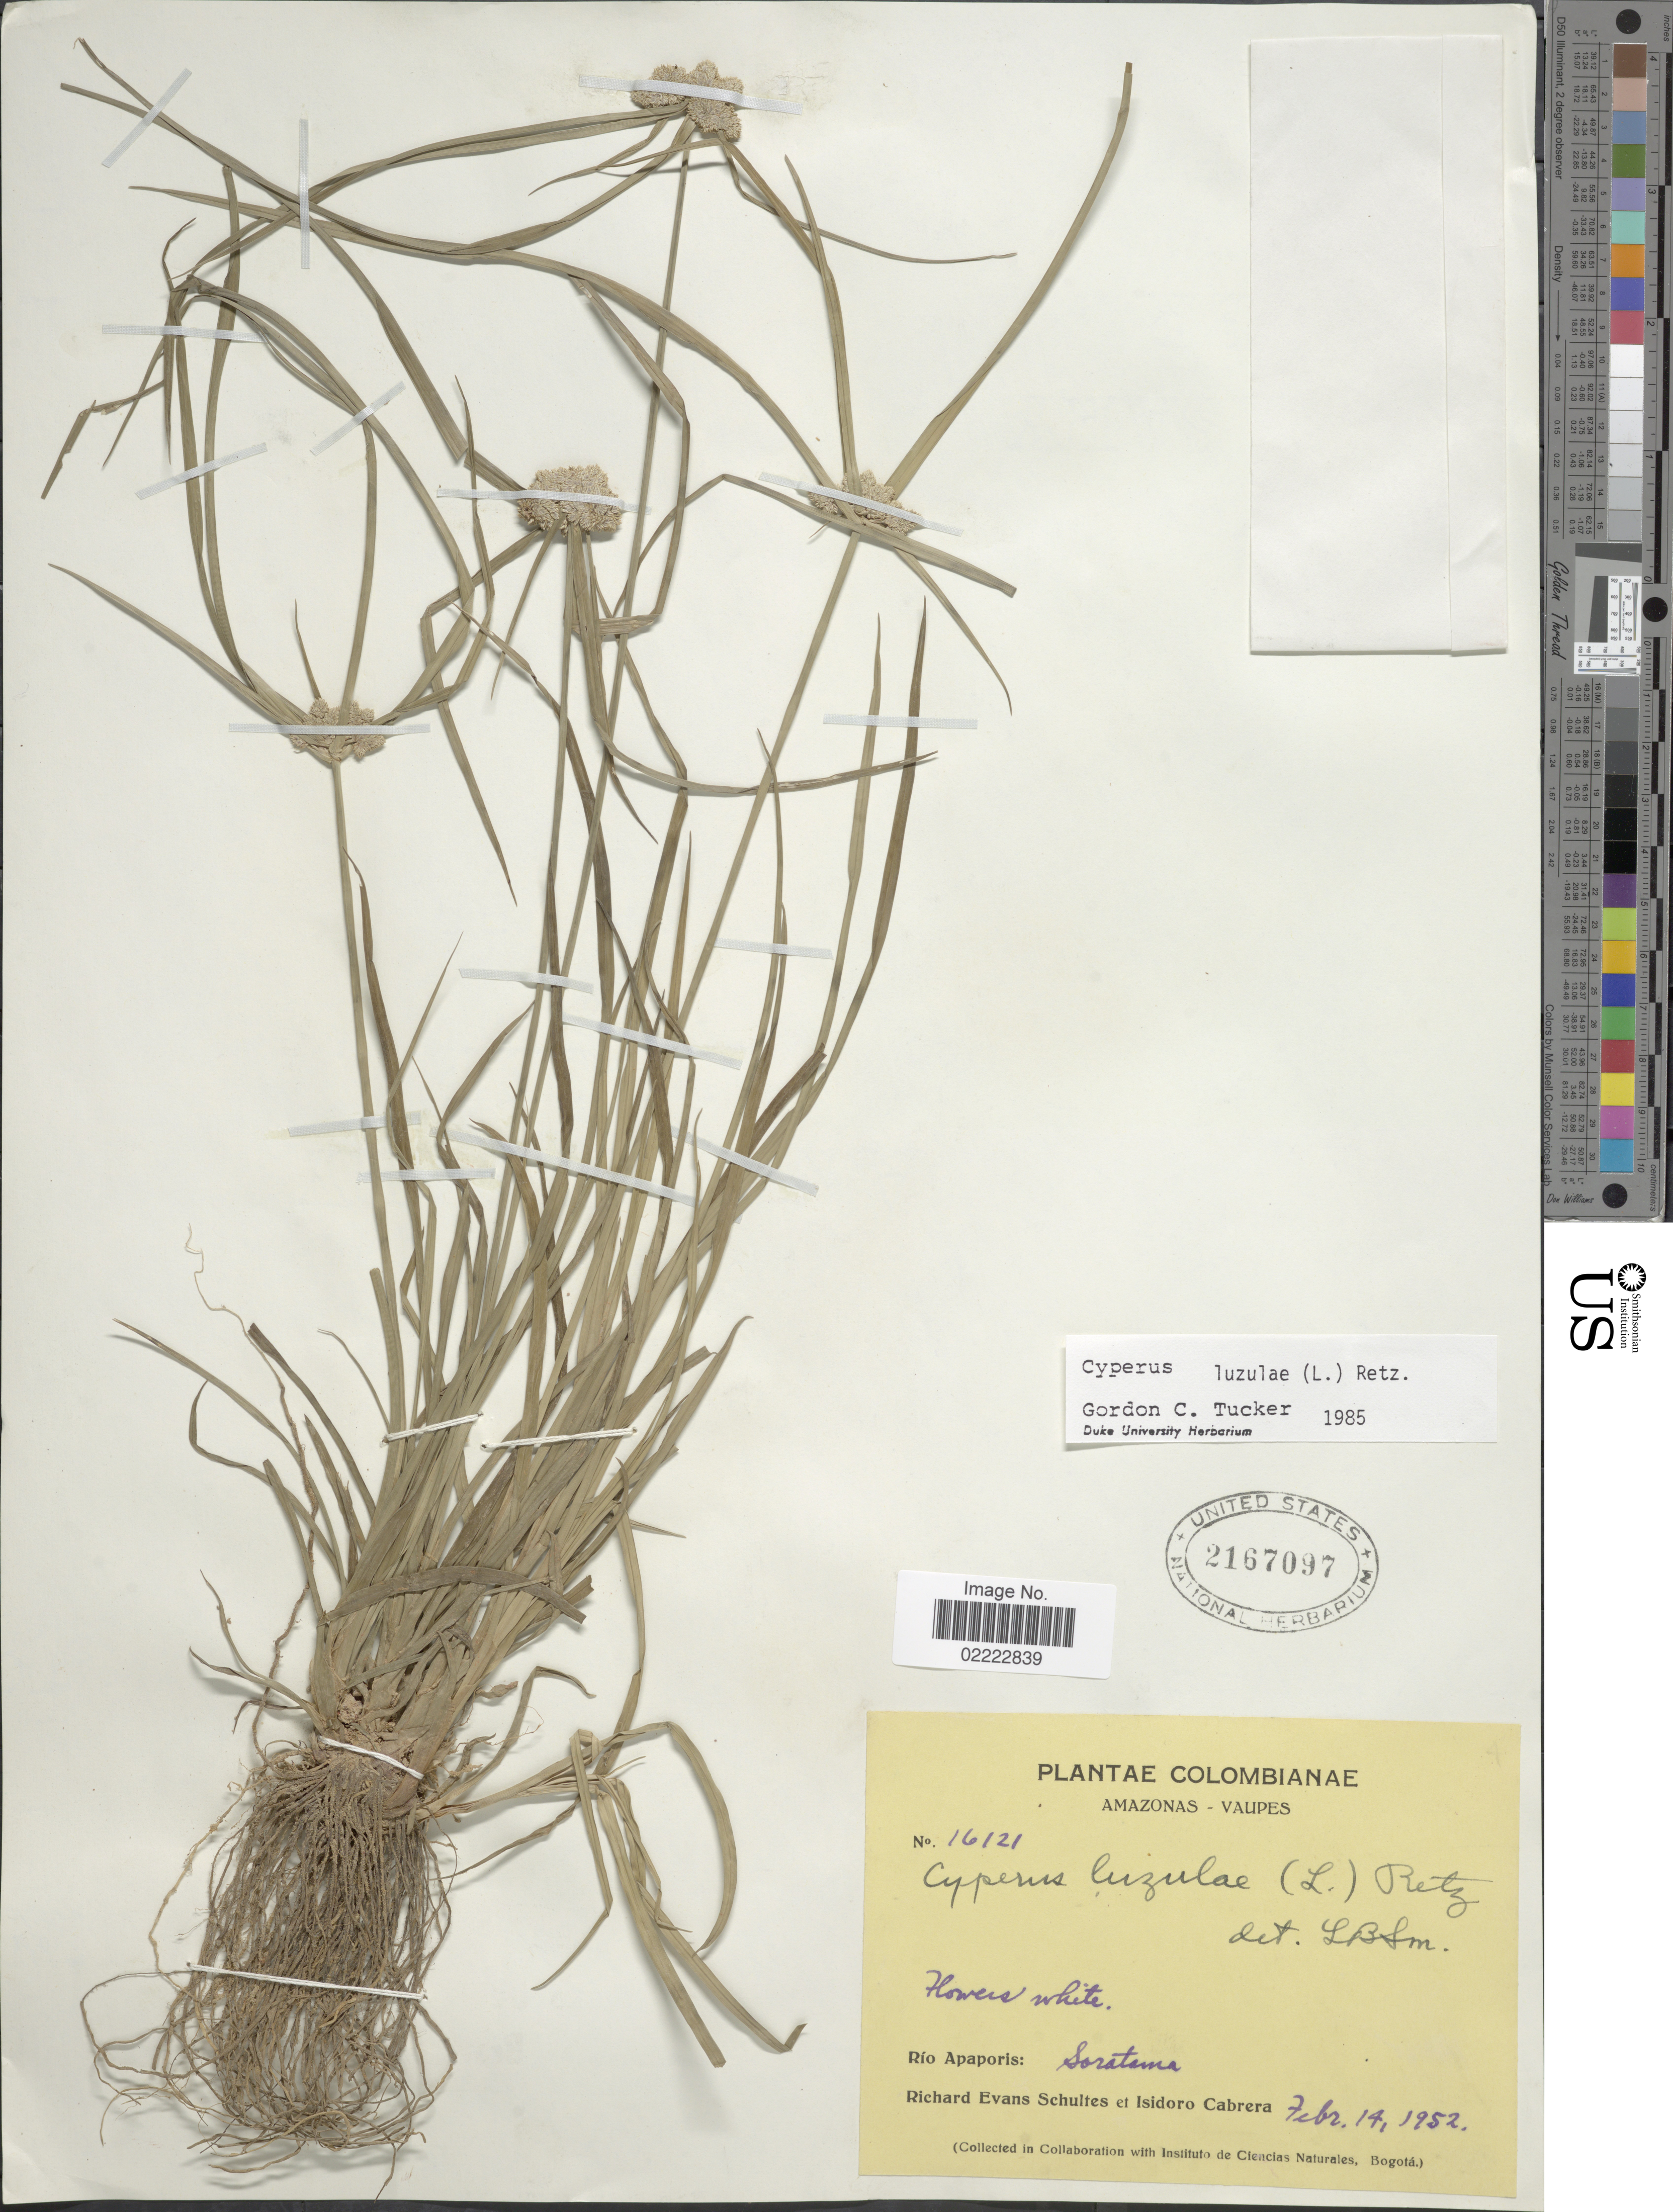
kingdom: Plantae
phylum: Tracheophyta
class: Liliopsida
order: Poales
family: Cyperaceae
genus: Cyperus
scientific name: Cyperus luzulae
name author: (L.) Rottb. ex Retz.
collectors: R. E. Schultes & I. Cabrera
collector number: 16121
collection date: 1952-02-14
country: Colombia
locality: Amazonas- Vaupes. Rio Apaporis: Soratama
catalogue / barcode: US 2167097